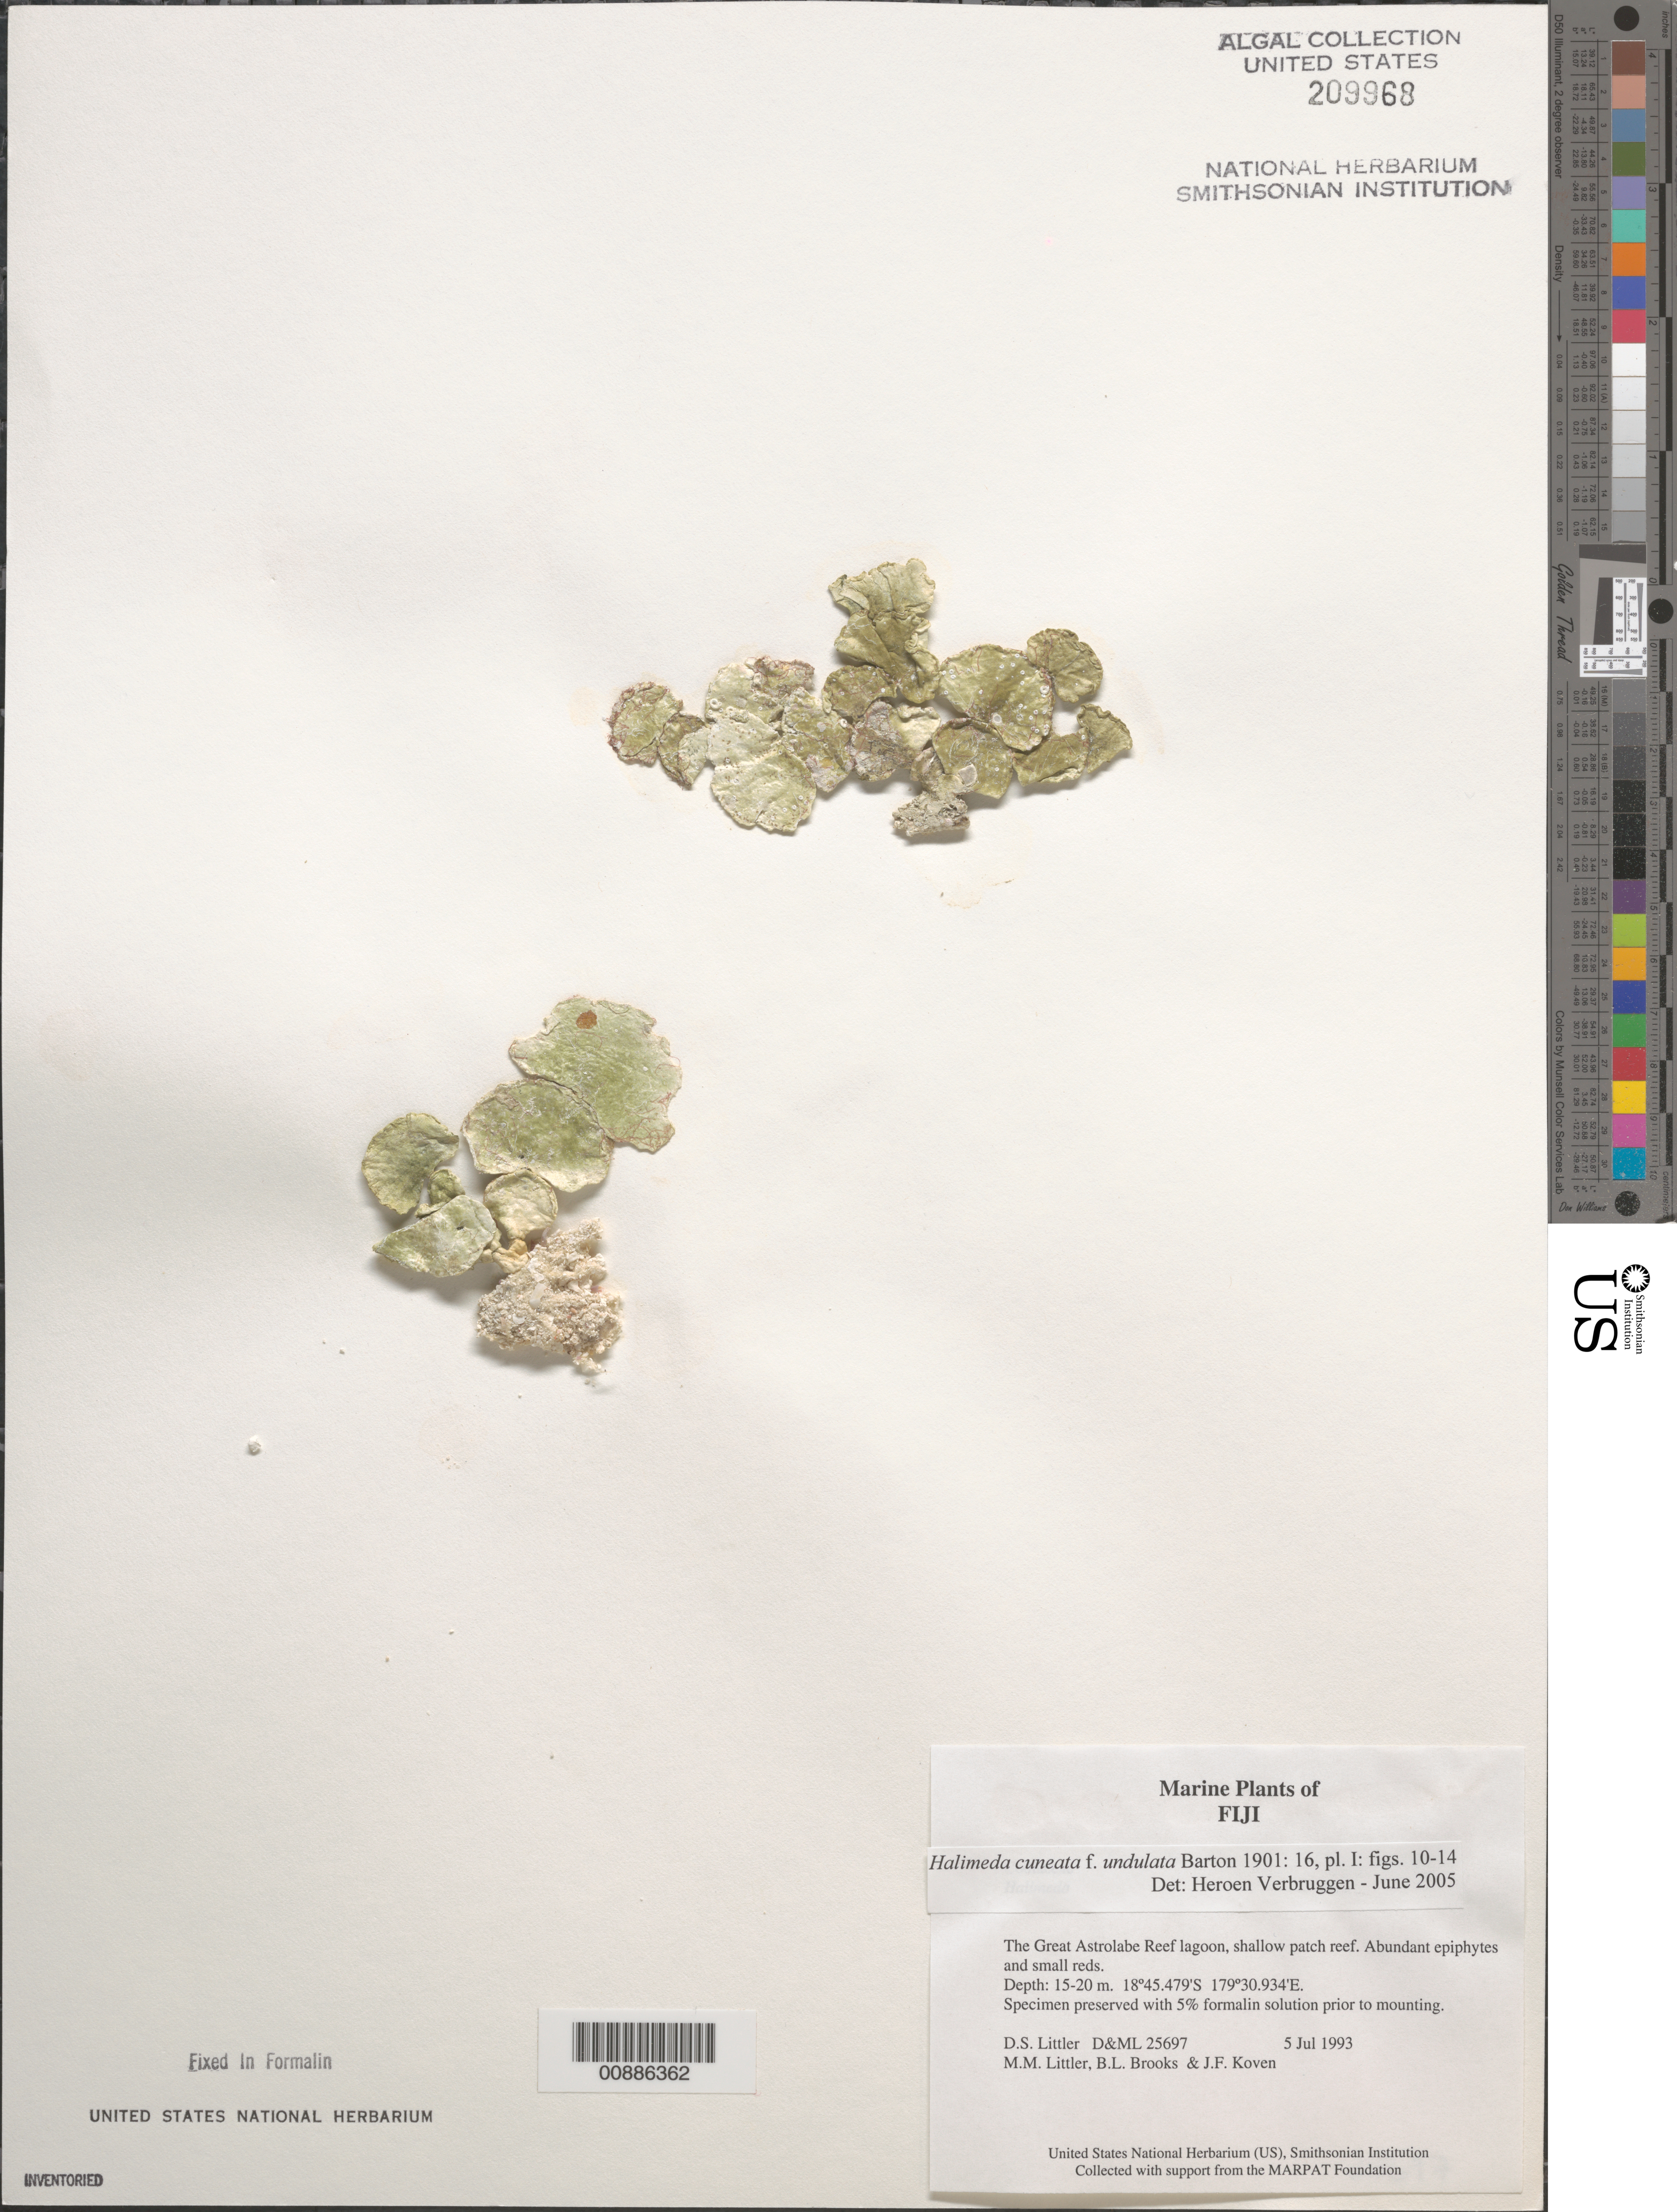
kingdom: Plantae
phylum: Chlorophyta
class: Ulvophyceae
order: Bryopsidales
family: Halimedaceae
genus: Halimeda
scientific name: Halimeda cuneata f. undulata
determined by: Verbruggen, H.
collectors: D. S. Littler, M. M. Littler, B. Brooks & J. Koven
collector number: D&ML 25697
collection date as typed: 05 Jul 1993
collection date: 1993-07-05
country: Fiji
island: Great Astrolabe Reef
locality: Great Astrolabe Reef lagoon, shallow patch reef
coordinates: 18 45.479'S, 179 30.934'E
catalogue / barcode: US 209968